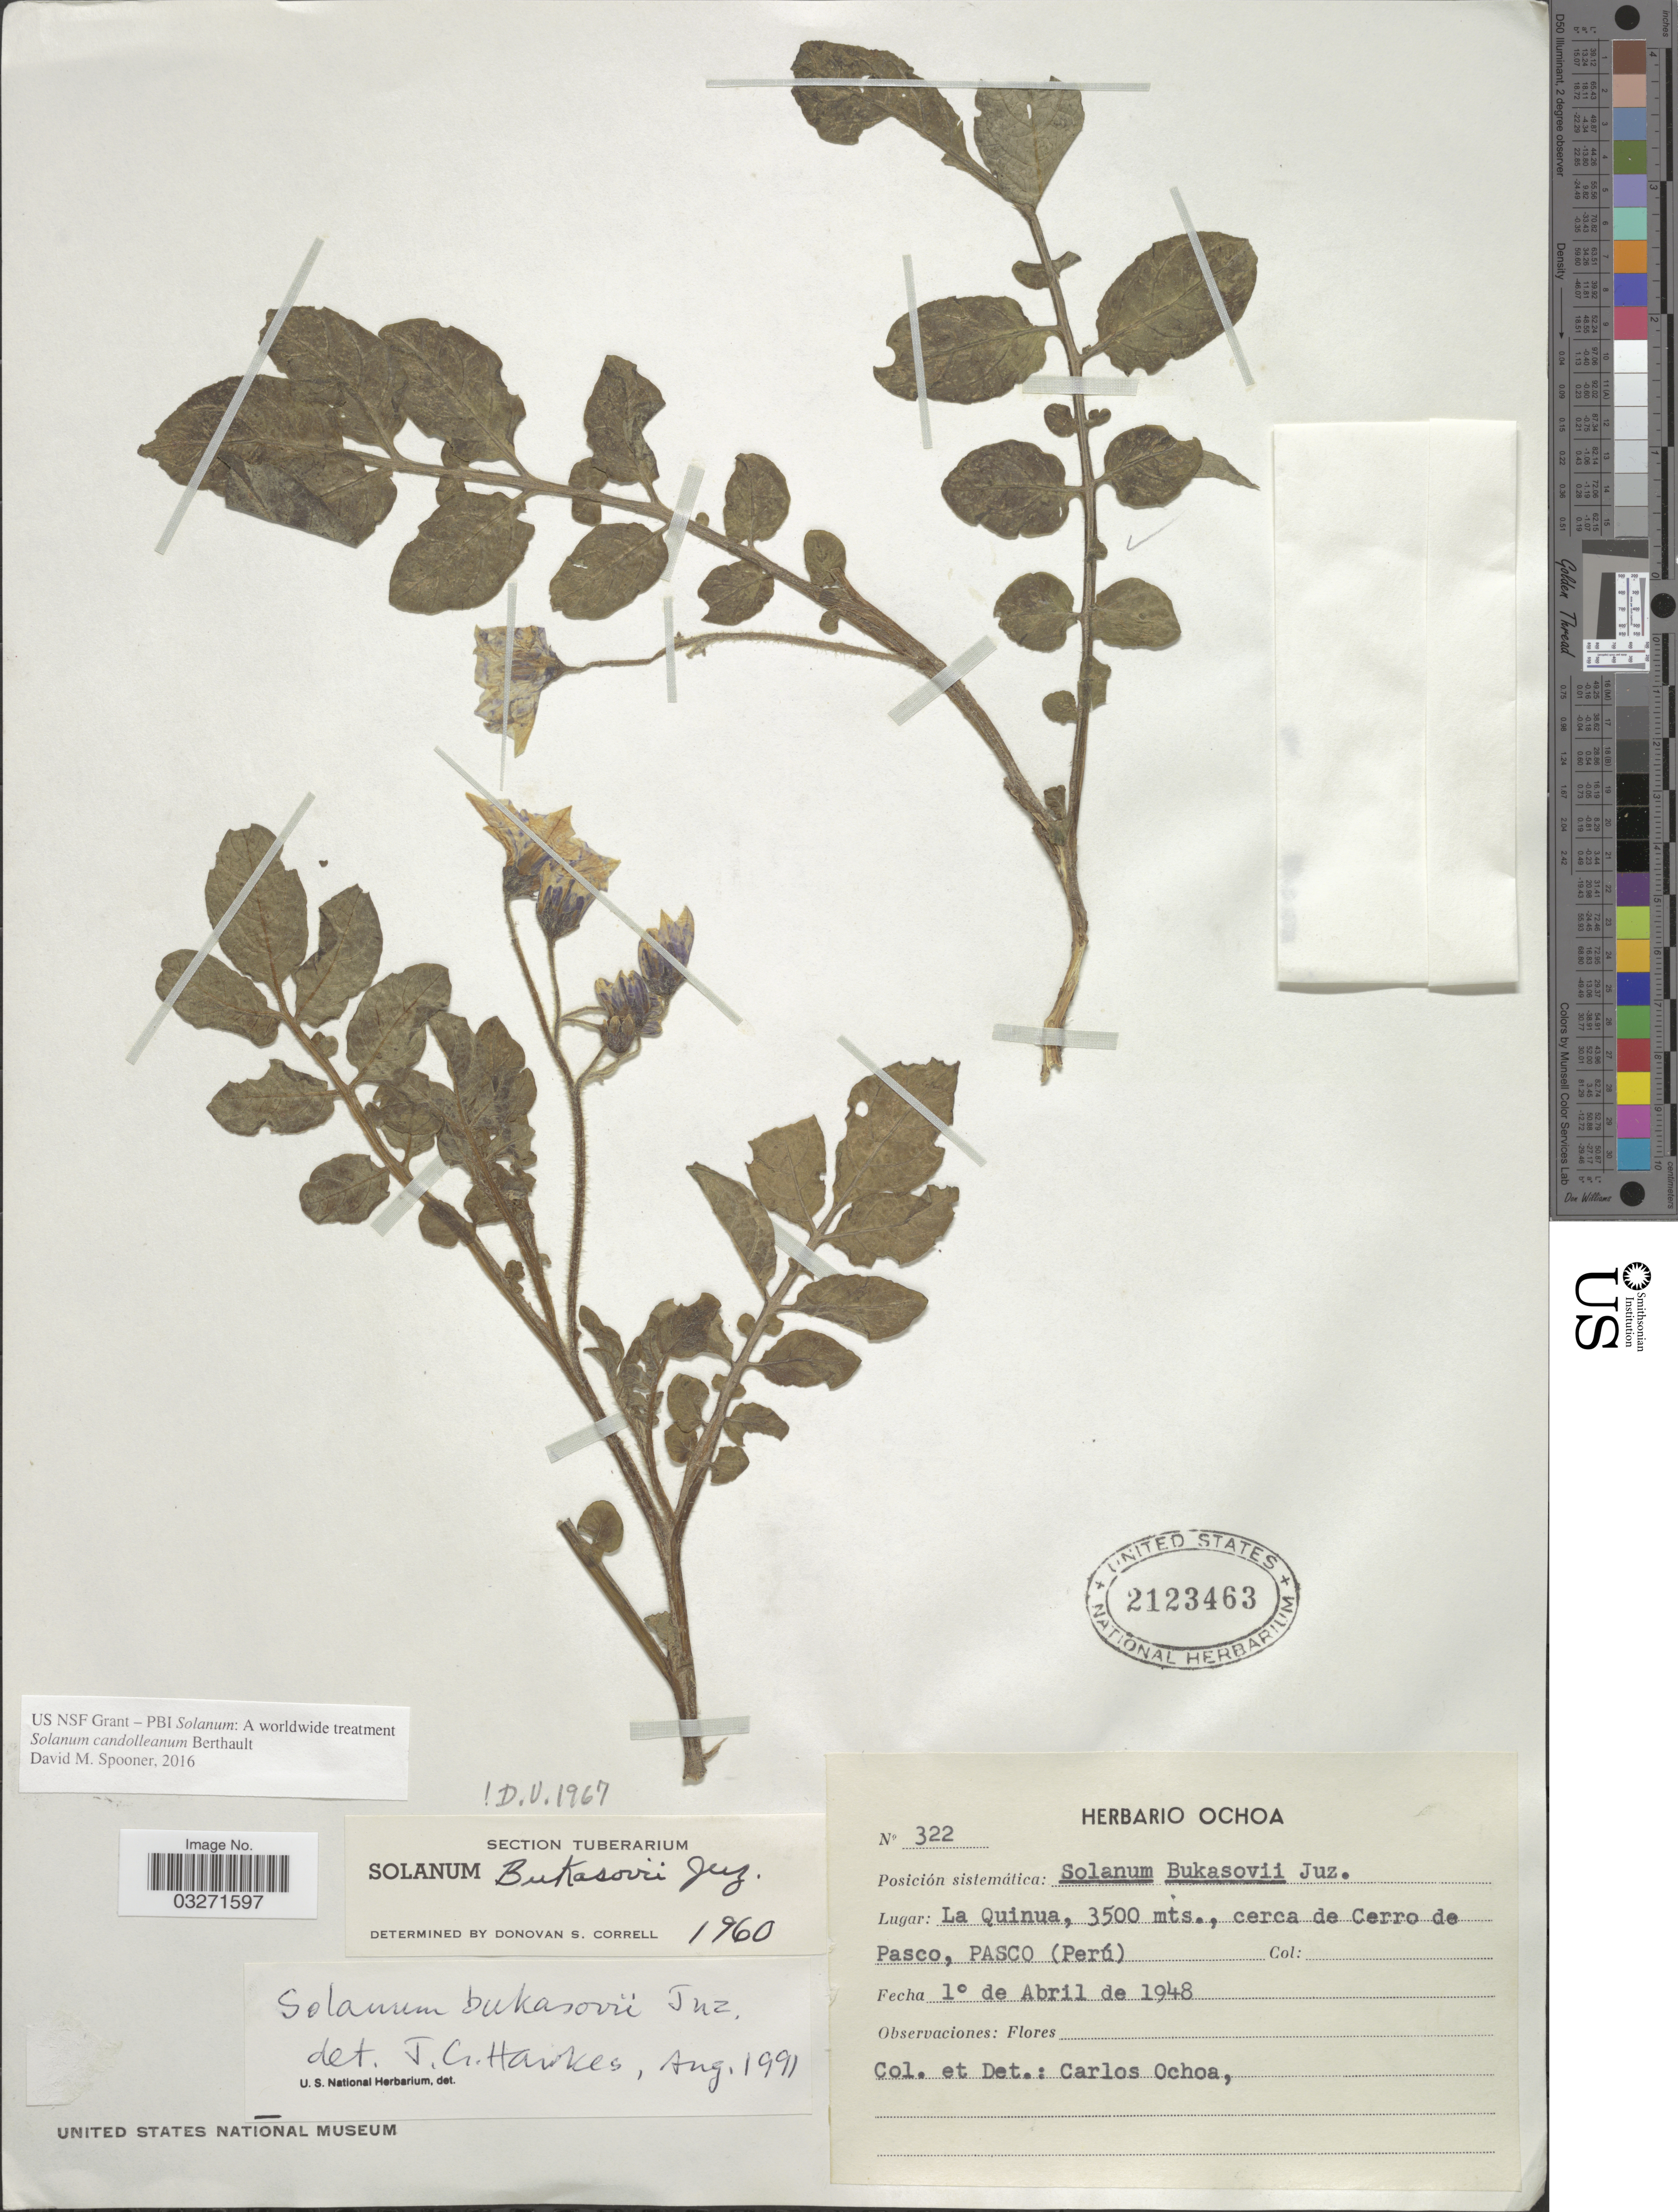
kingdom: Plantae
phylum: Tracheophyta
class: Magnoliopsida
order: Solanales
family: Solanaceae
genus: Solanum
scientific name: Solanum candolleanum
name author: Berthault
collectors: C. Ochoa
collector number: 322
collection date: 1948-04-01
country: Peru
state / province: Pasco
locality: La Quinua, cerca de Cerro de Pasco.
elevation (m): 3500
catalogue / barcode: US 2123463